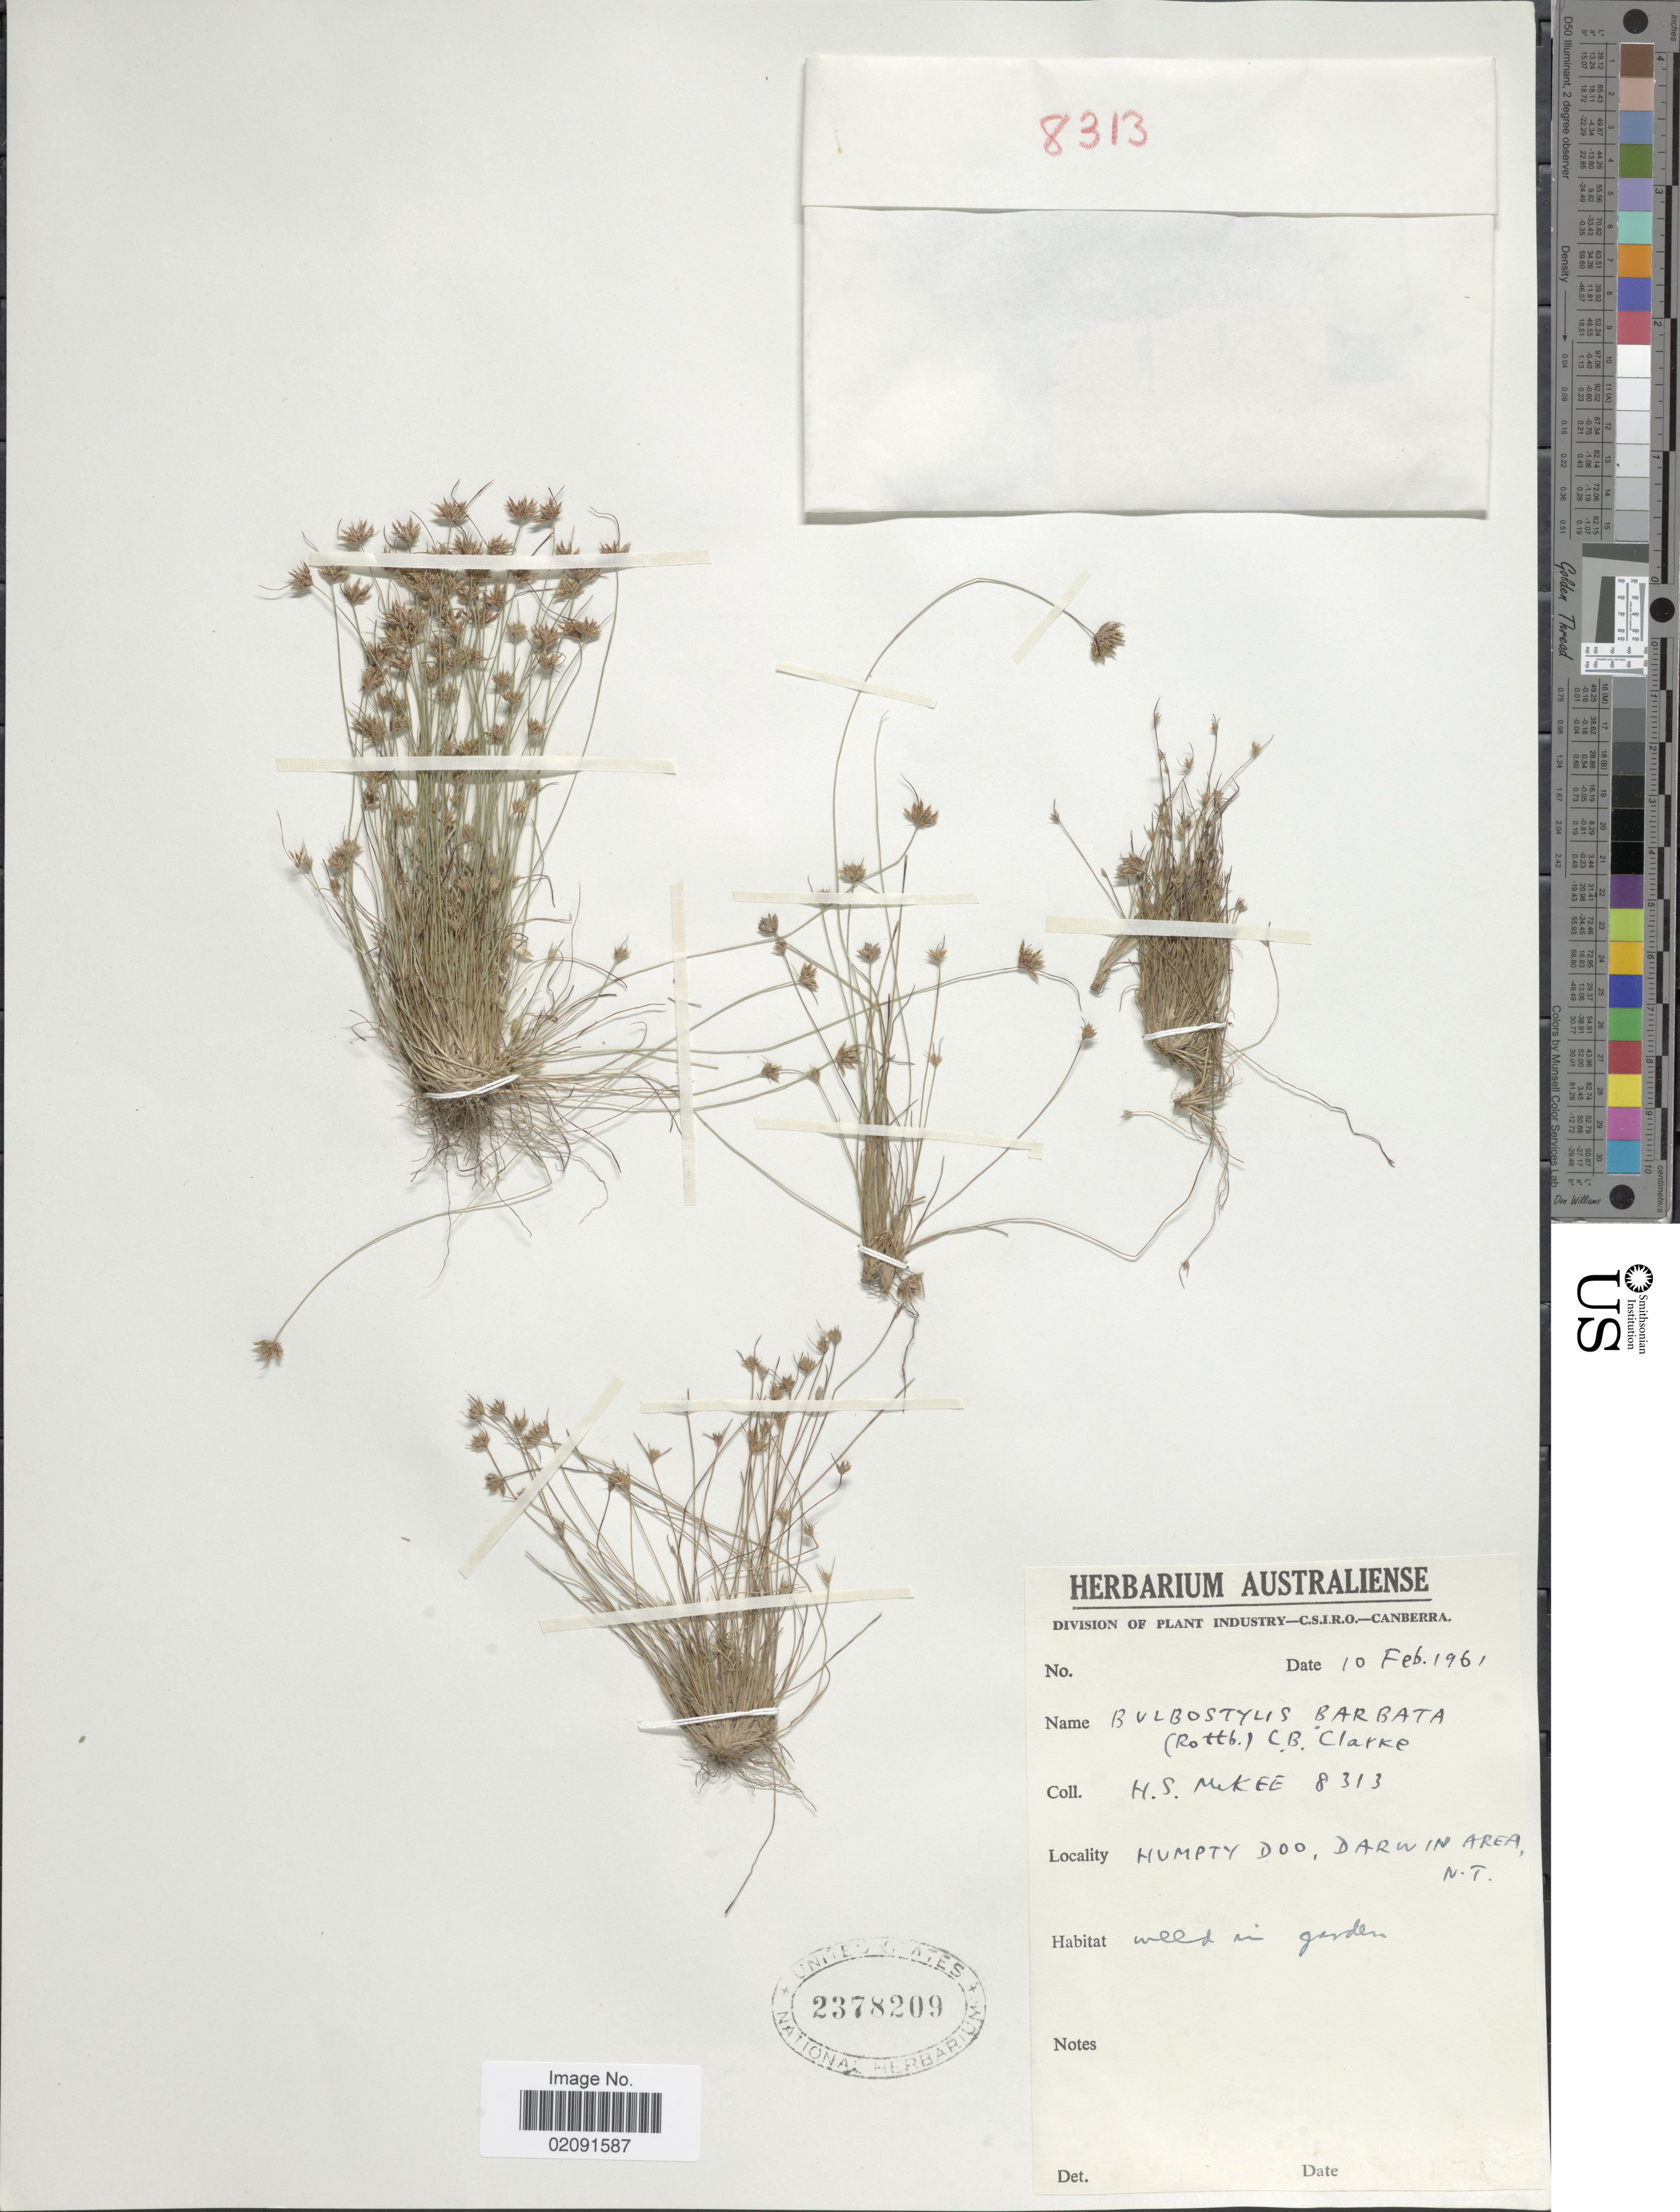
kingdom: Plantae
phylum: Tracheophyta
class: Liliopsida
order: Poales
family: Cyperaceae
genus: Bulbostylis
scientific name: Bulbostylis barbata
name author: (Rottb.) C.B. Clarke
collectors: H. S. McKee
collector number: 8313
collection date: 1961-02-10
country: Australia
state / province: Northern Territory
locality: Humpty Doo, Darwin Area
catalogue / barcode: US 2378209